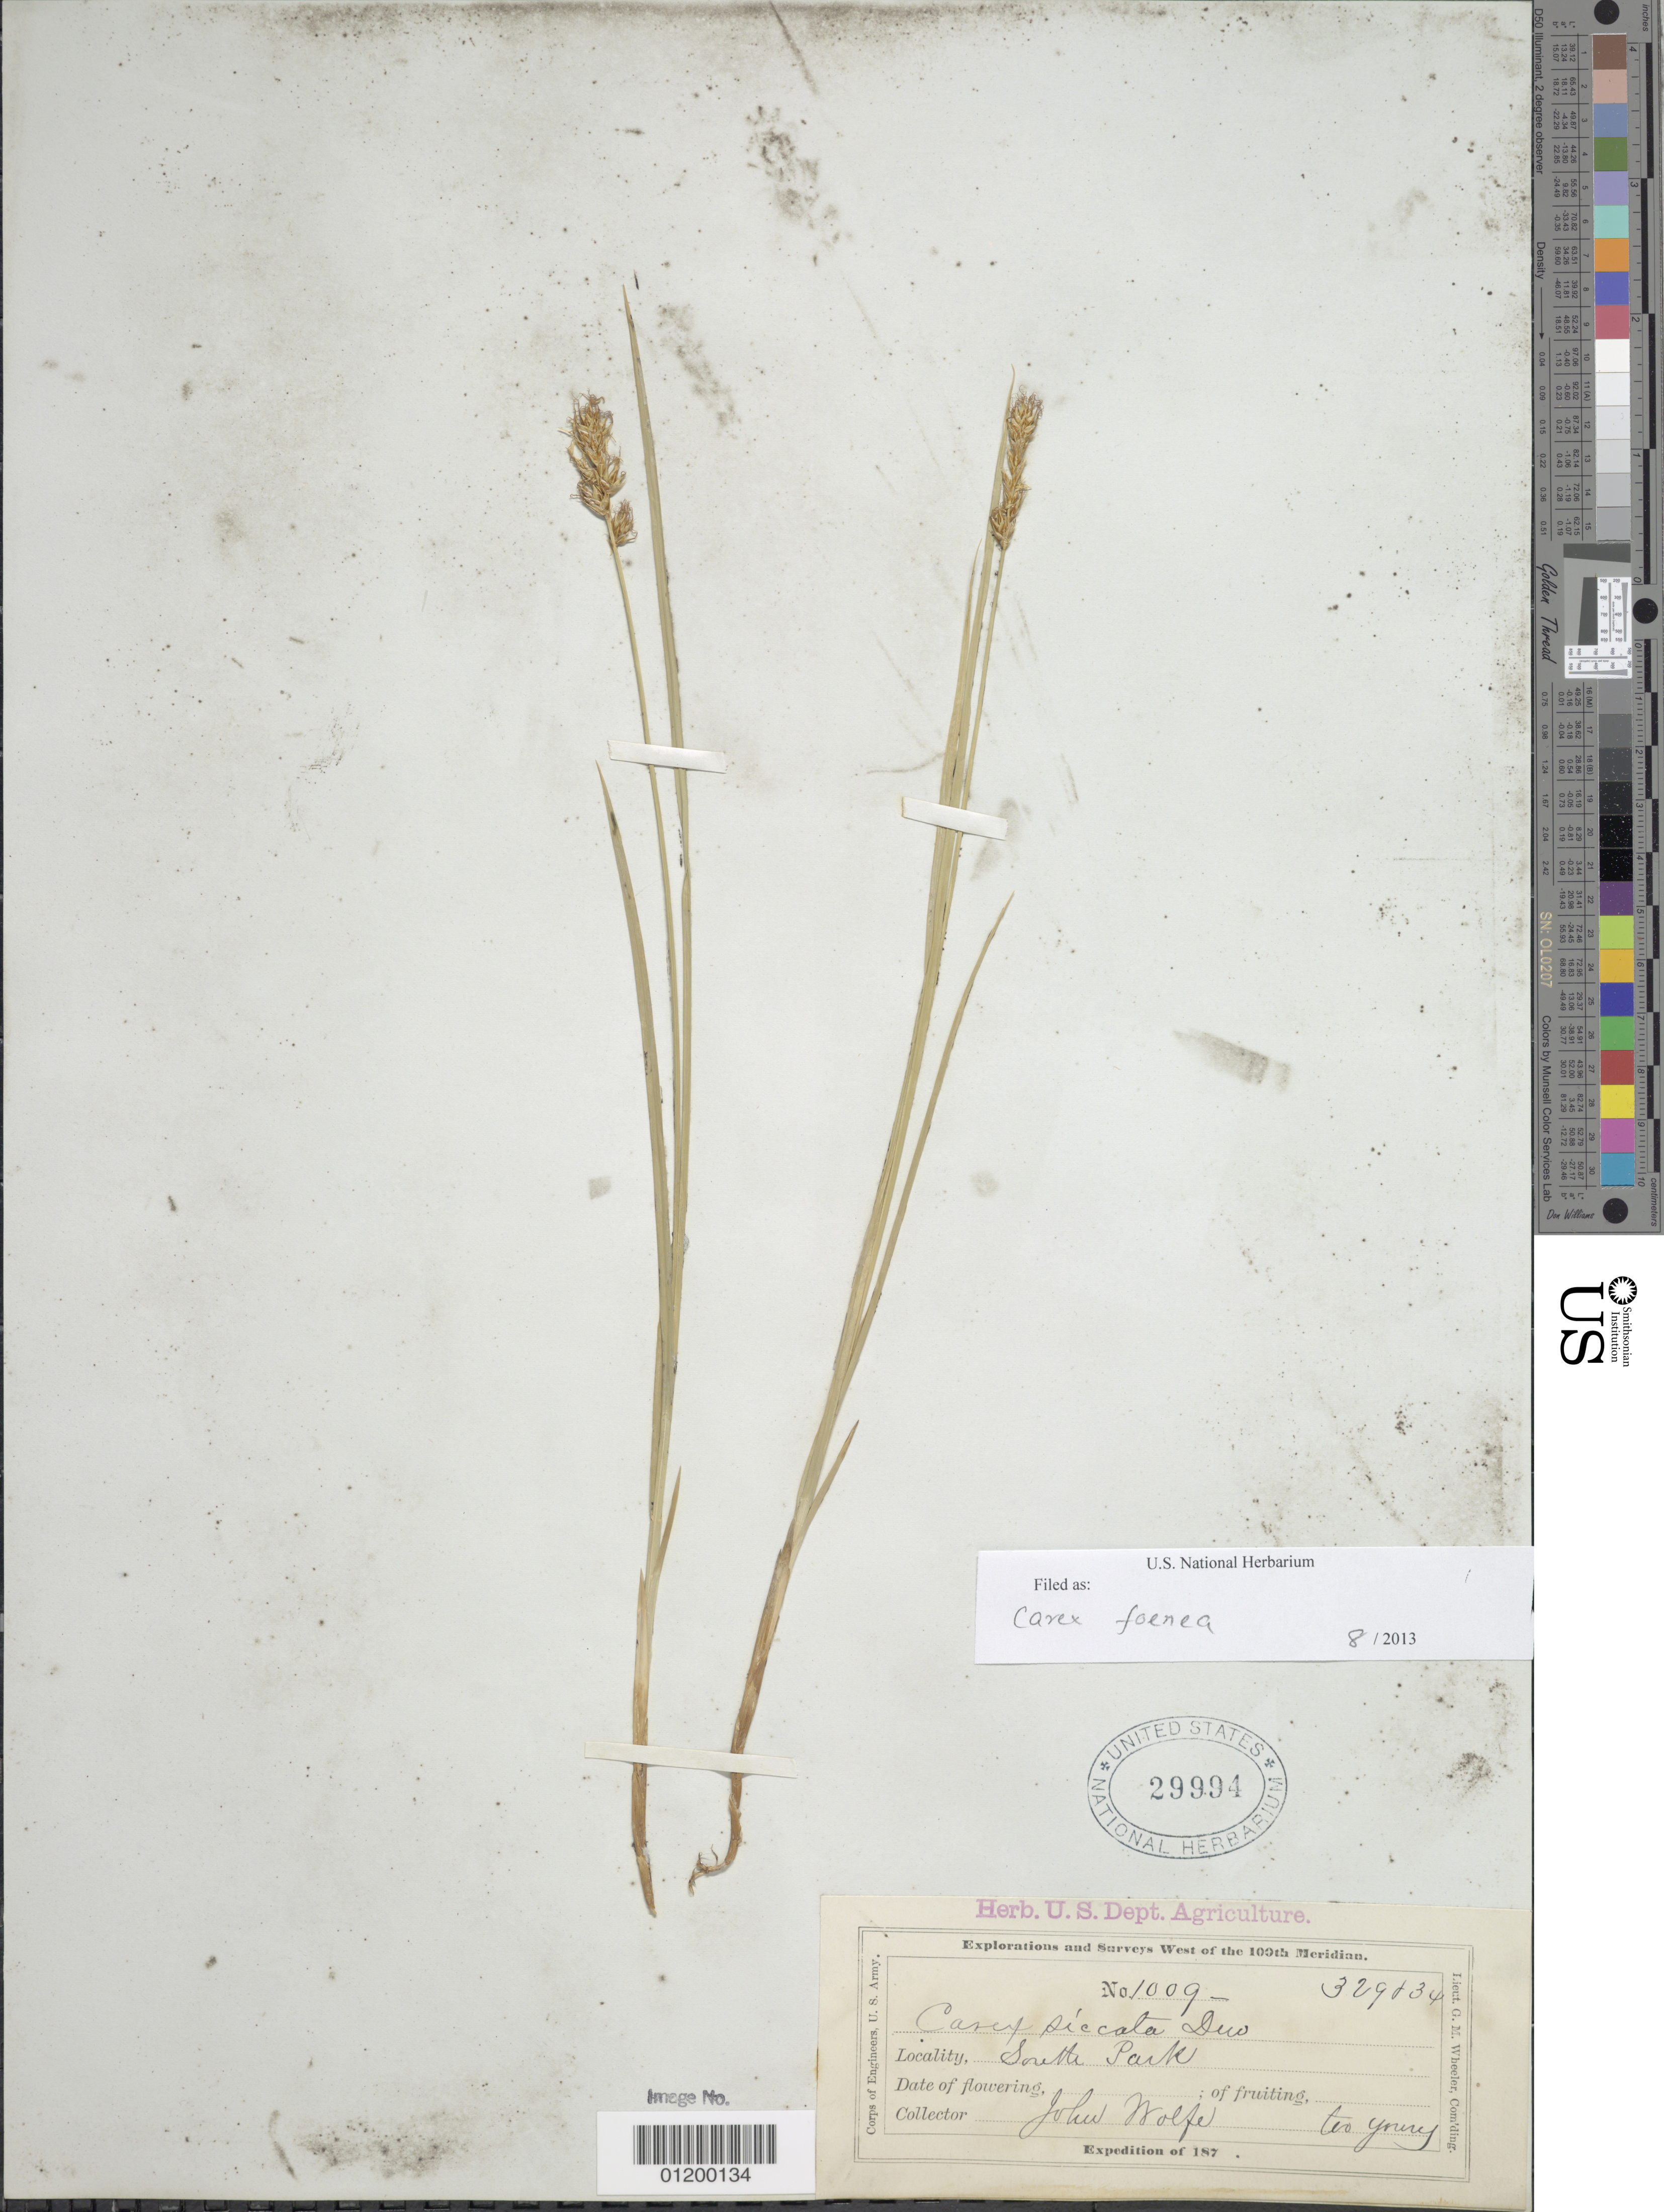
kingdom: Plantae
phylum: Tracheophyta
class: Liliopsida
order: Poales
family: Cyperaceae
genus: Carex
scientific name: Carex siccata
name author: Dewey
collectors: J. Wolf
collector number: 1009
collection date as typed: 187-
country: United States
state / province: Colorado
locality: South Park.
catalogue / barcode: US 29994